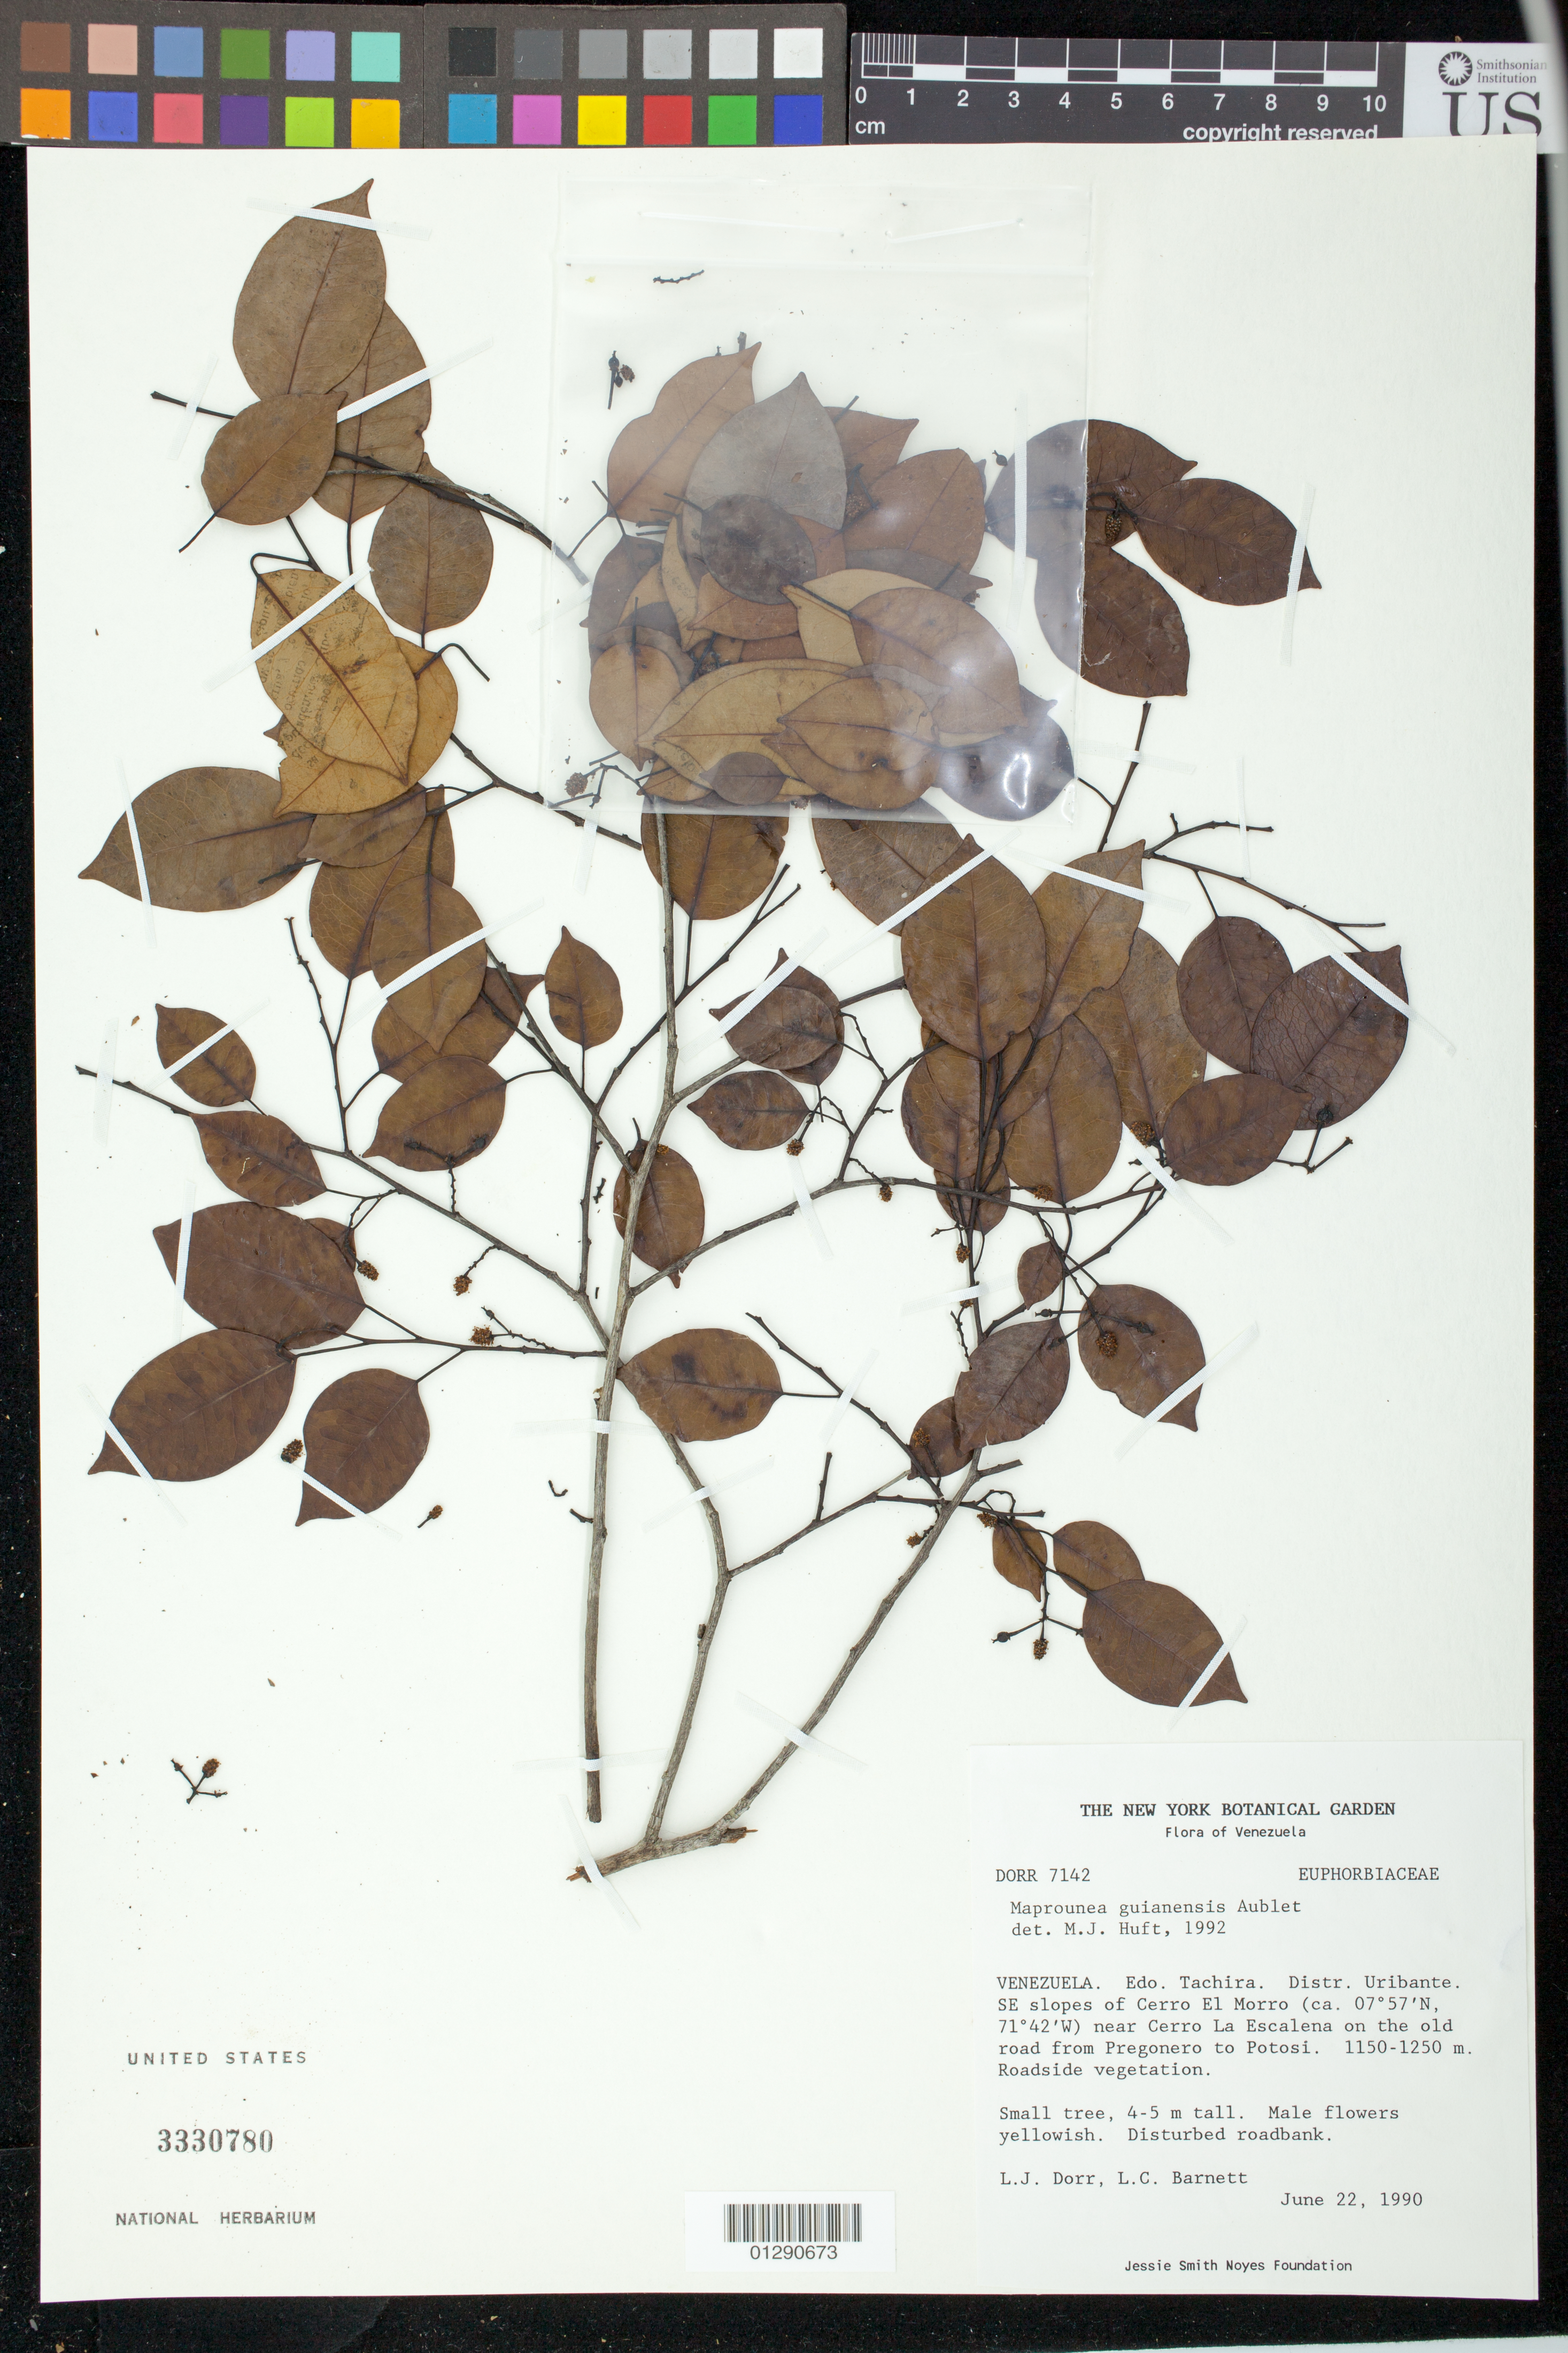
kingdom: Plantae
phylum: Tracheophyta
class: Magnoliopsida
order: Malpighiales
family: Euphorbiaceae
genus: Maprounea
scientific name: Maprounea guianensis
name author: Aubl.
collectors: L. J. Dorr & L. C. Barnett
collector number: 7142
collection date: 1990-06-22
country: Venezuela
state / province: Táchira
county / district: Uribante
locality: Quebrada between Cerro La Escalena and Cerro El Morro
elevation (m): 1150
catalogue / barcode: US 3330780